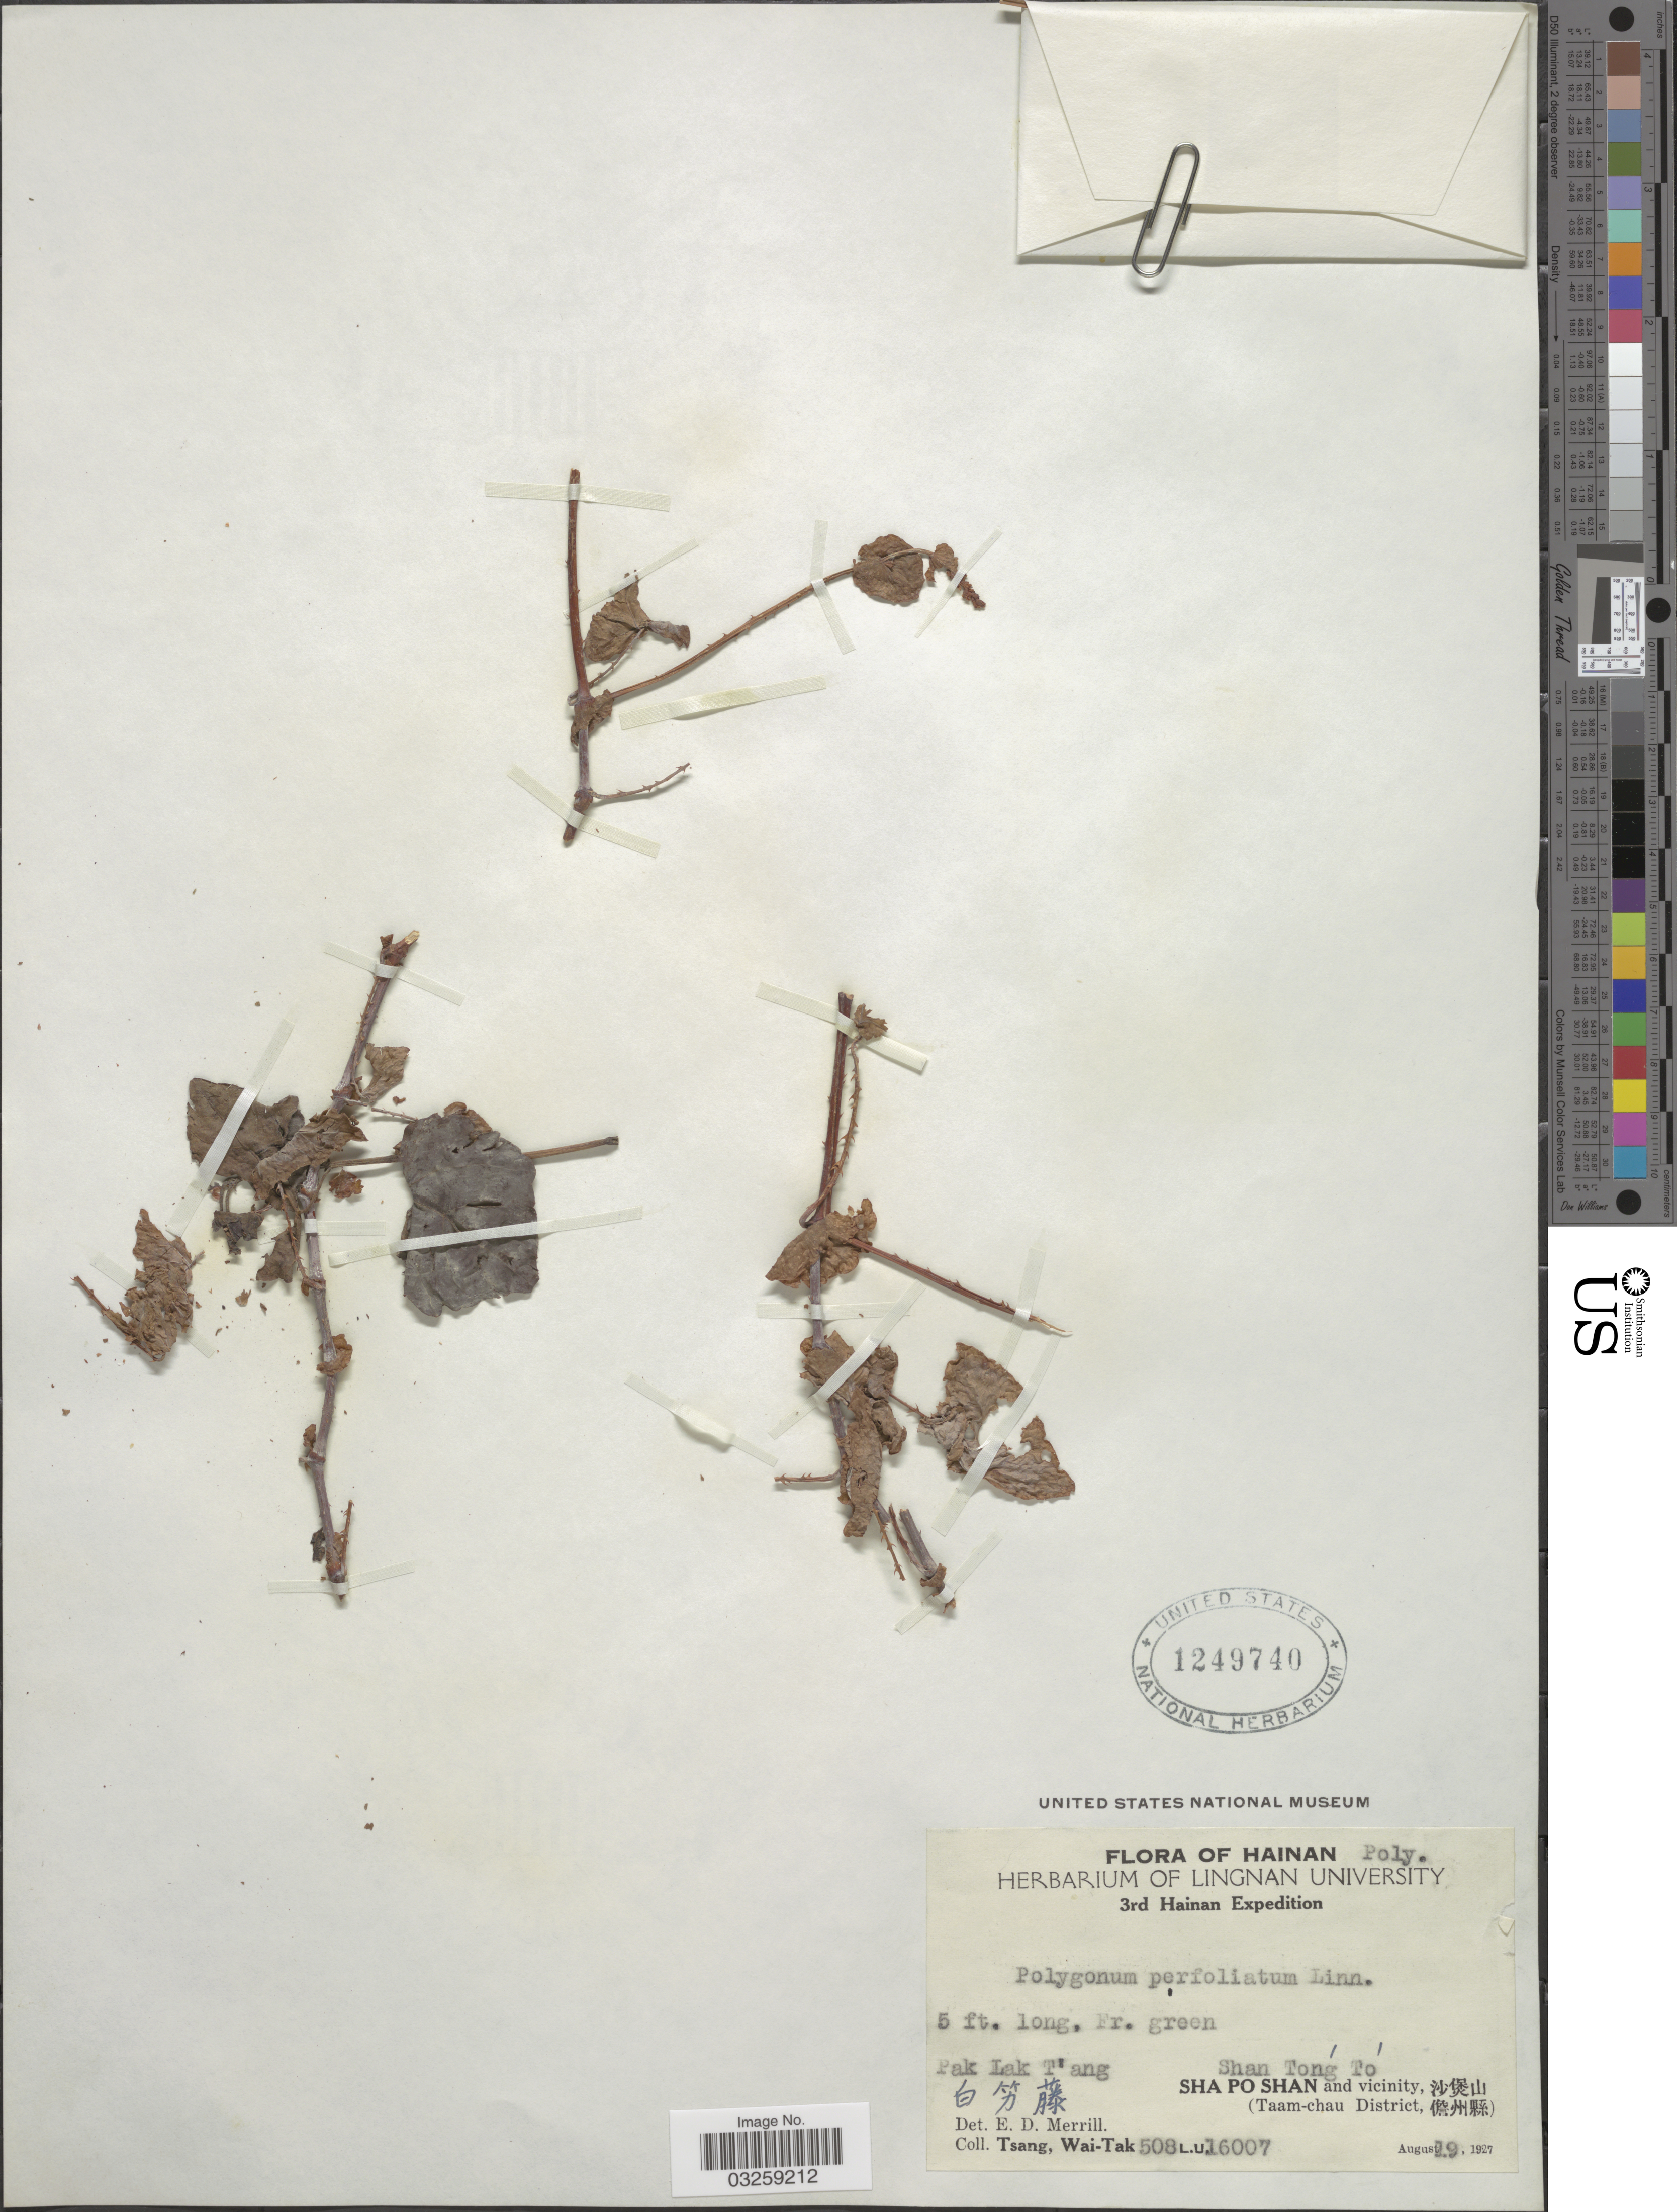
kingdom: Plantae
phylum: Tracheophyta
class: Magnoliopsida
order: Caryophyllales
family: Polygonaceae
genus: Polygonum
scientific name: Polygonum perfoliatum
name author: L.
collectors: W. T. Tsang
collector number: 508L.U.16007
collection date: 1927-08-19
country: China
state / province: Hainan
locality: Shan Tong To. Sha Po Shan and vicinity, X. (Taam-chau District, X).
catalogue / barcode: US 1249740